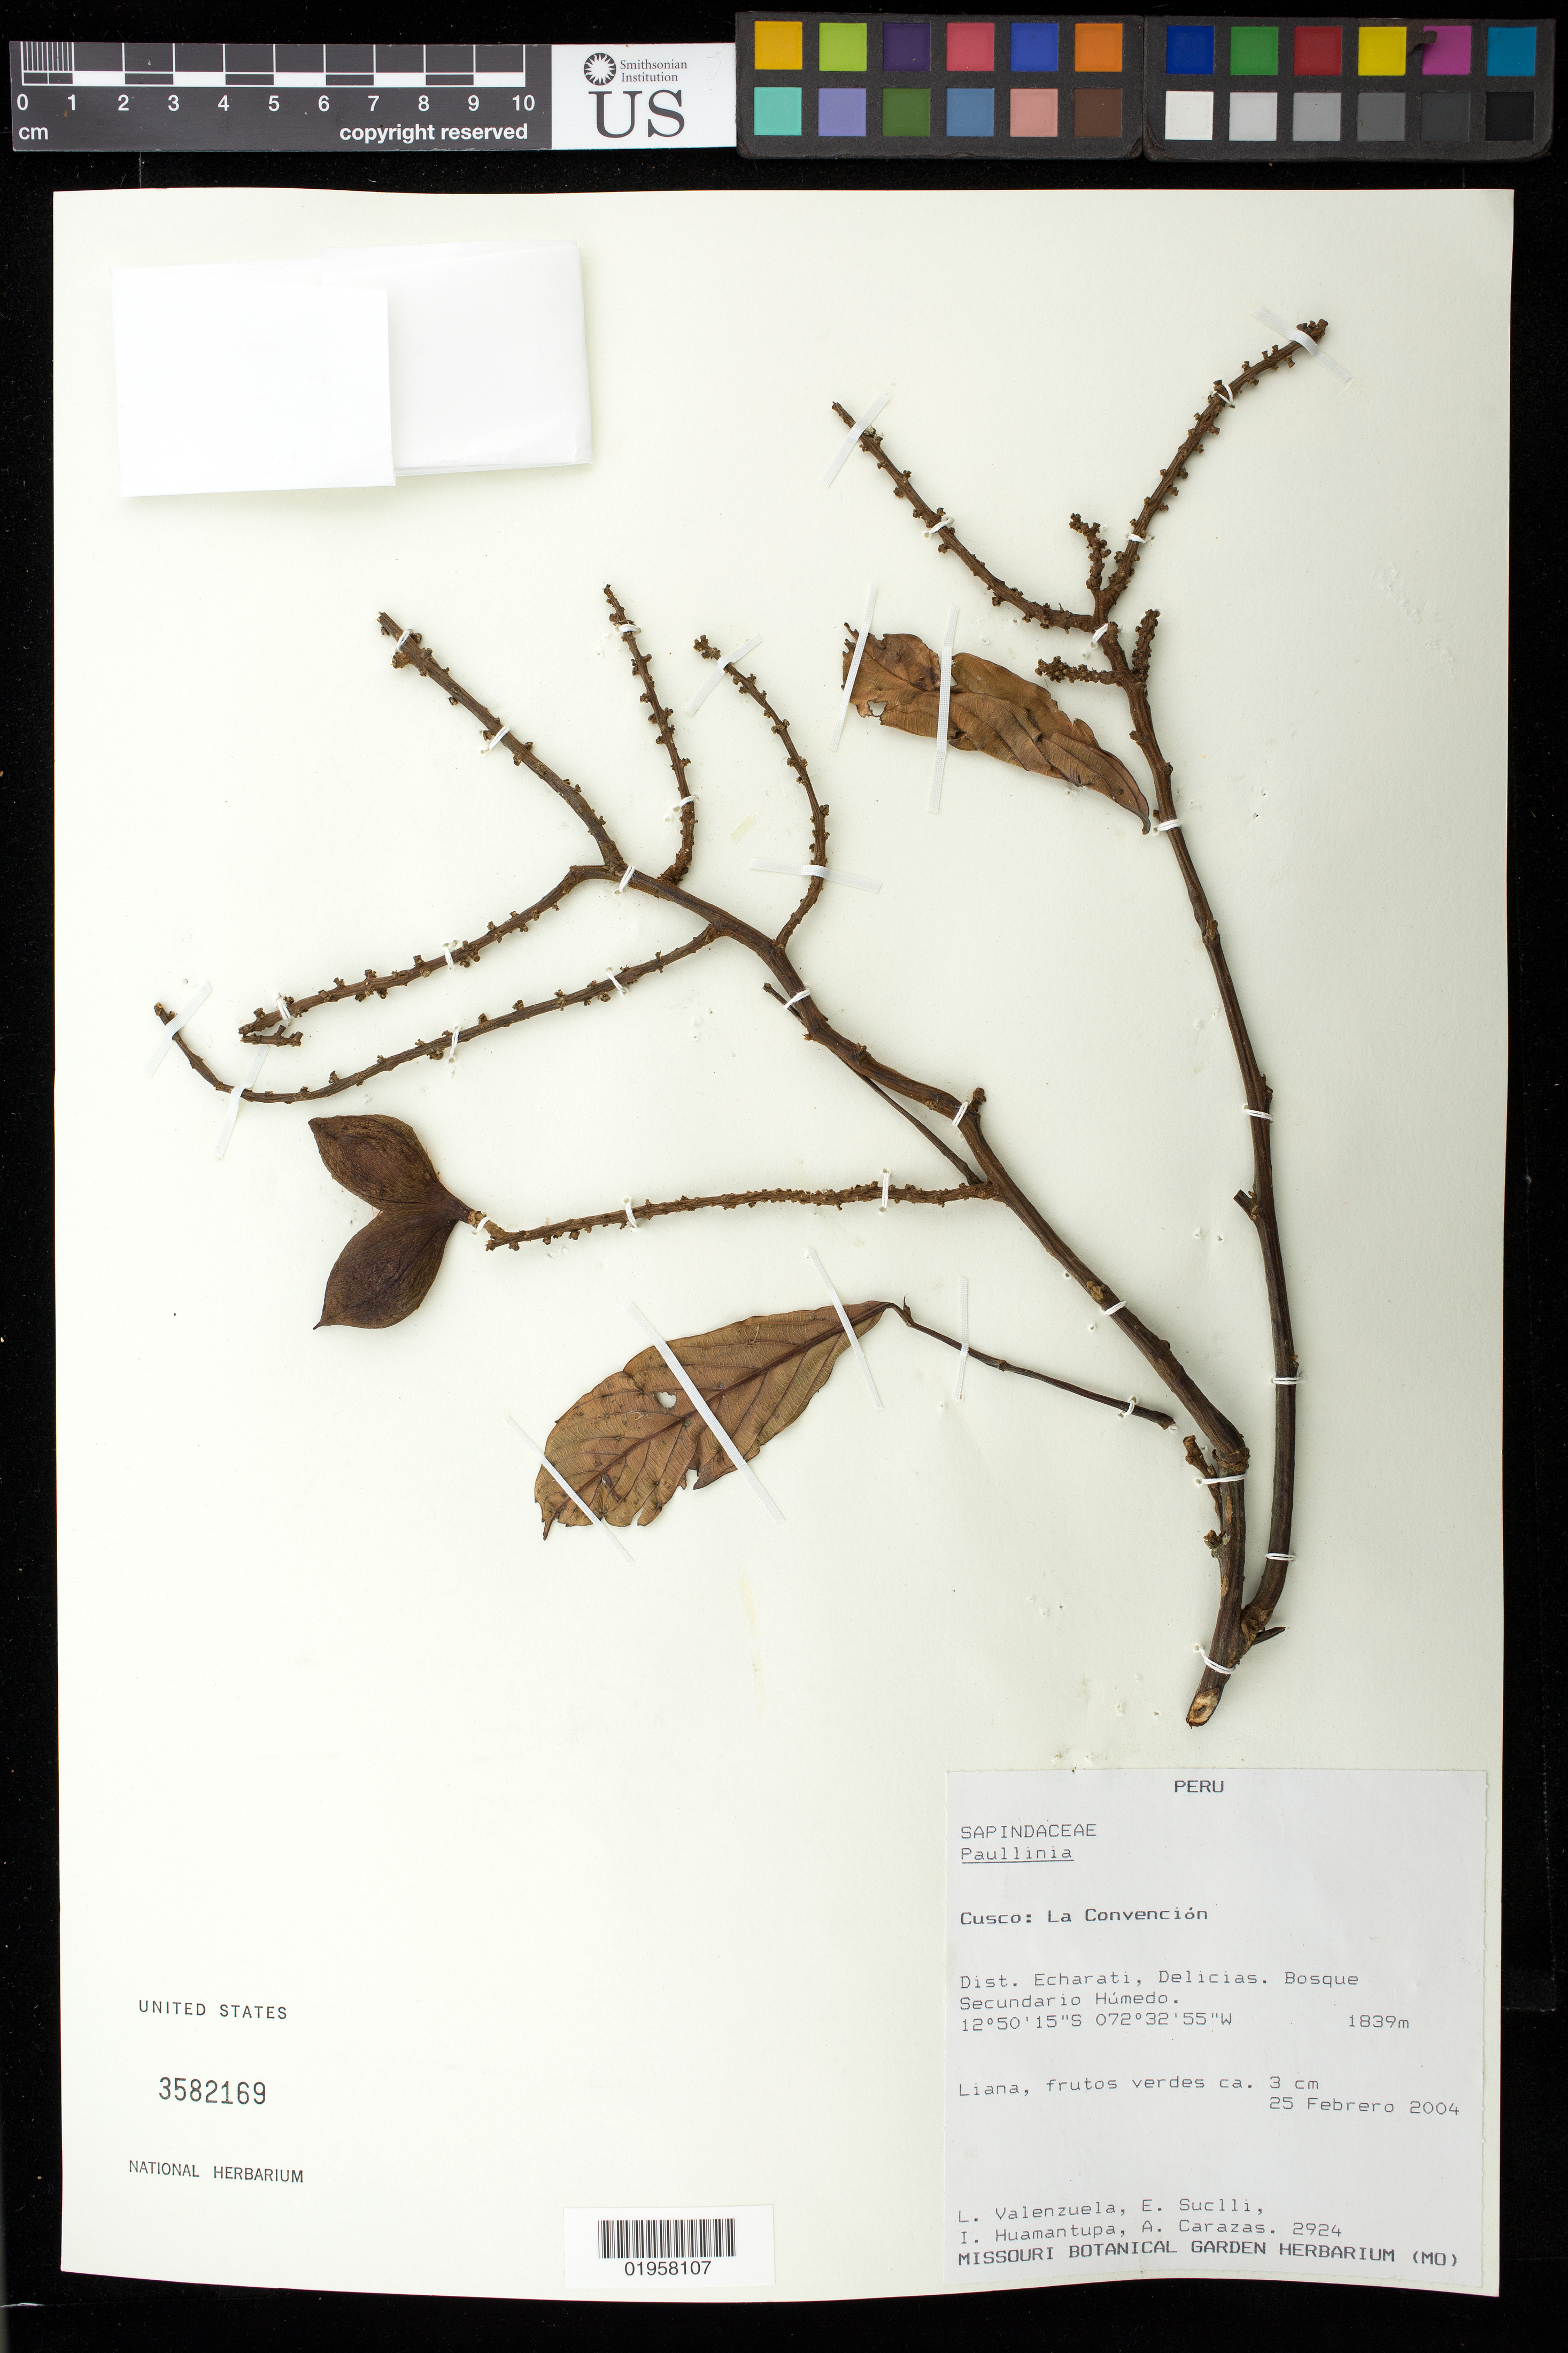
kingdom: Plantae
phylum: Tracheophyta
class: Magnoliopsida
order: Sapindales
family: Sapindaceae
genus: Paullinia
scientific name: Paullinia sp.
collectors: L. Valenzuela, E. Suclli, I. Huamantupa & A. Carazas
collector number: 2924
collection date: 2004-02-25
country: Peru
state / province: Cusco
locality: La Convención. Dist.Echarati, Delicias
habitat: Secundario húmedo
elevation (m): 1839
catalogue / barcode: US 3582169